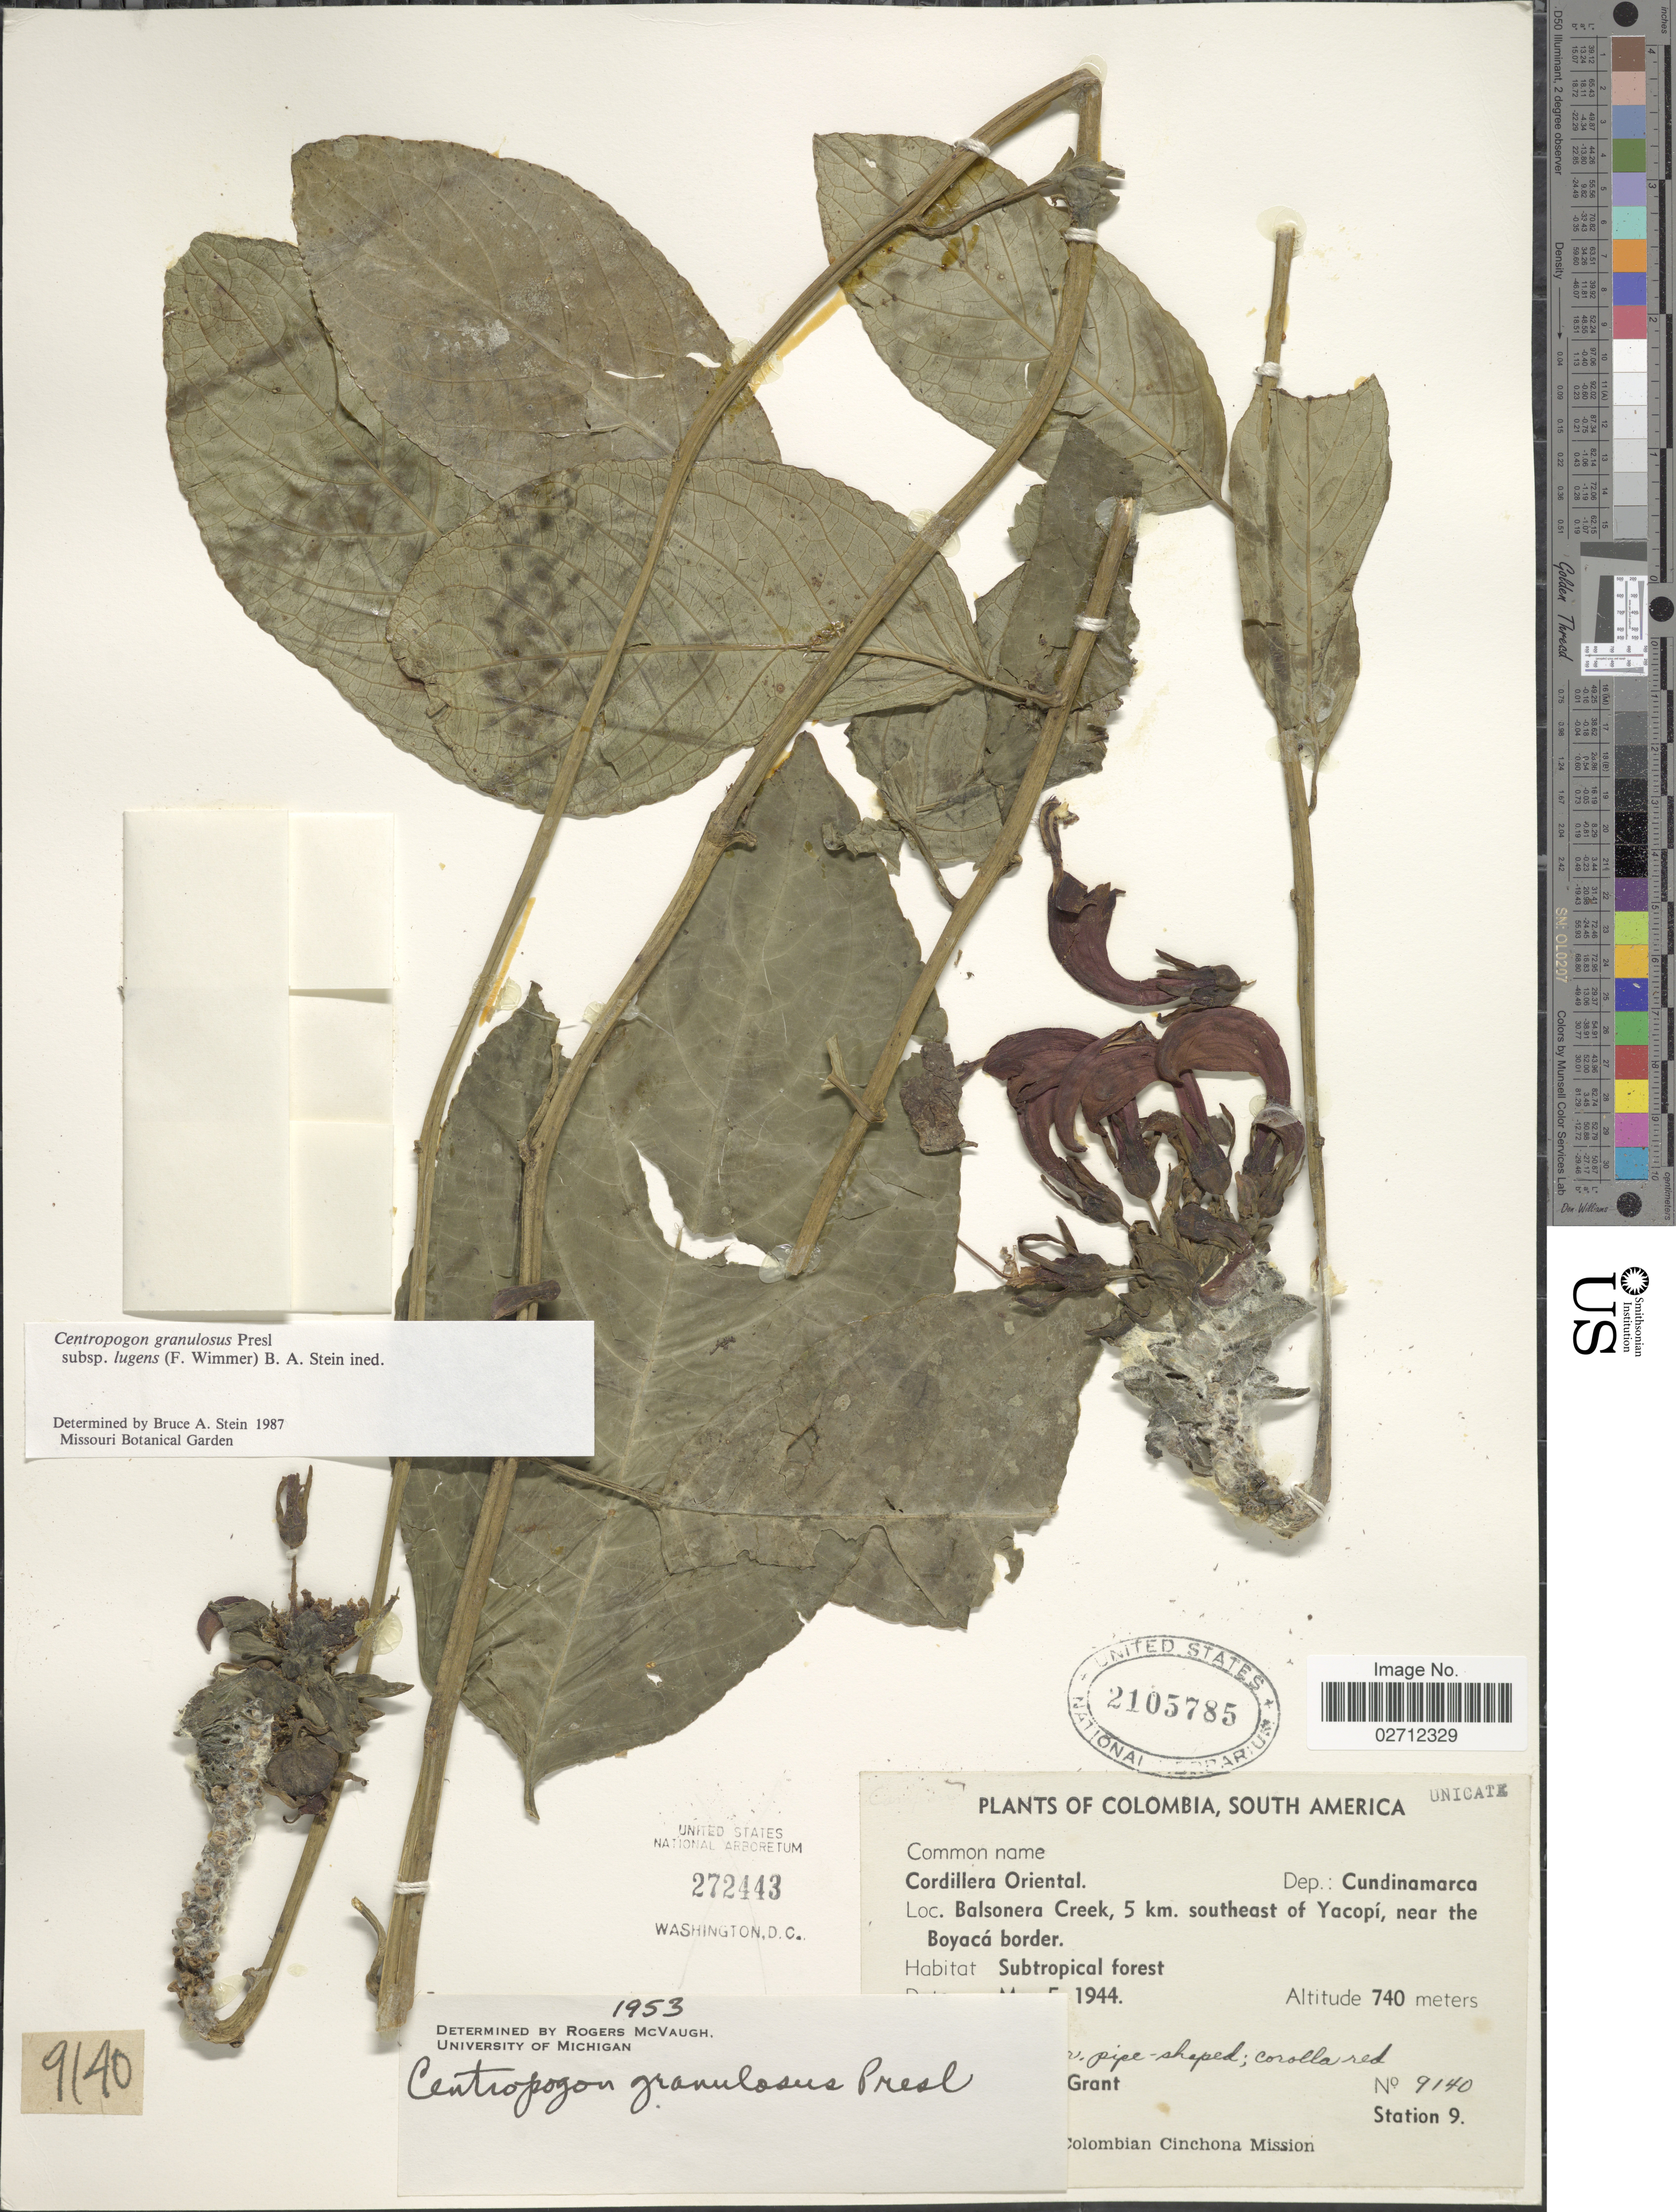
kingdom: Plantae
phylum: Tracheophyta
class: Magnoliopsida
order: Asterales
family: Campanulaceae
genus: Centropogon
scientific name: Centropogon granulosus subsp. lugens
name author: B.A. Stein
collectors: M. L. Grant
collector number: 9140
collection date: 1944-05-05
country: Colombia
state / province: Cundinamarca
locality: Cordillera Oriental, Dep. Cundinamarca, Balsonera Creek, 5 km southeast of Yacopí, near the Boyaca border, subtropical forest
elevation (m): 740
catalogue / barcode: US 2105785